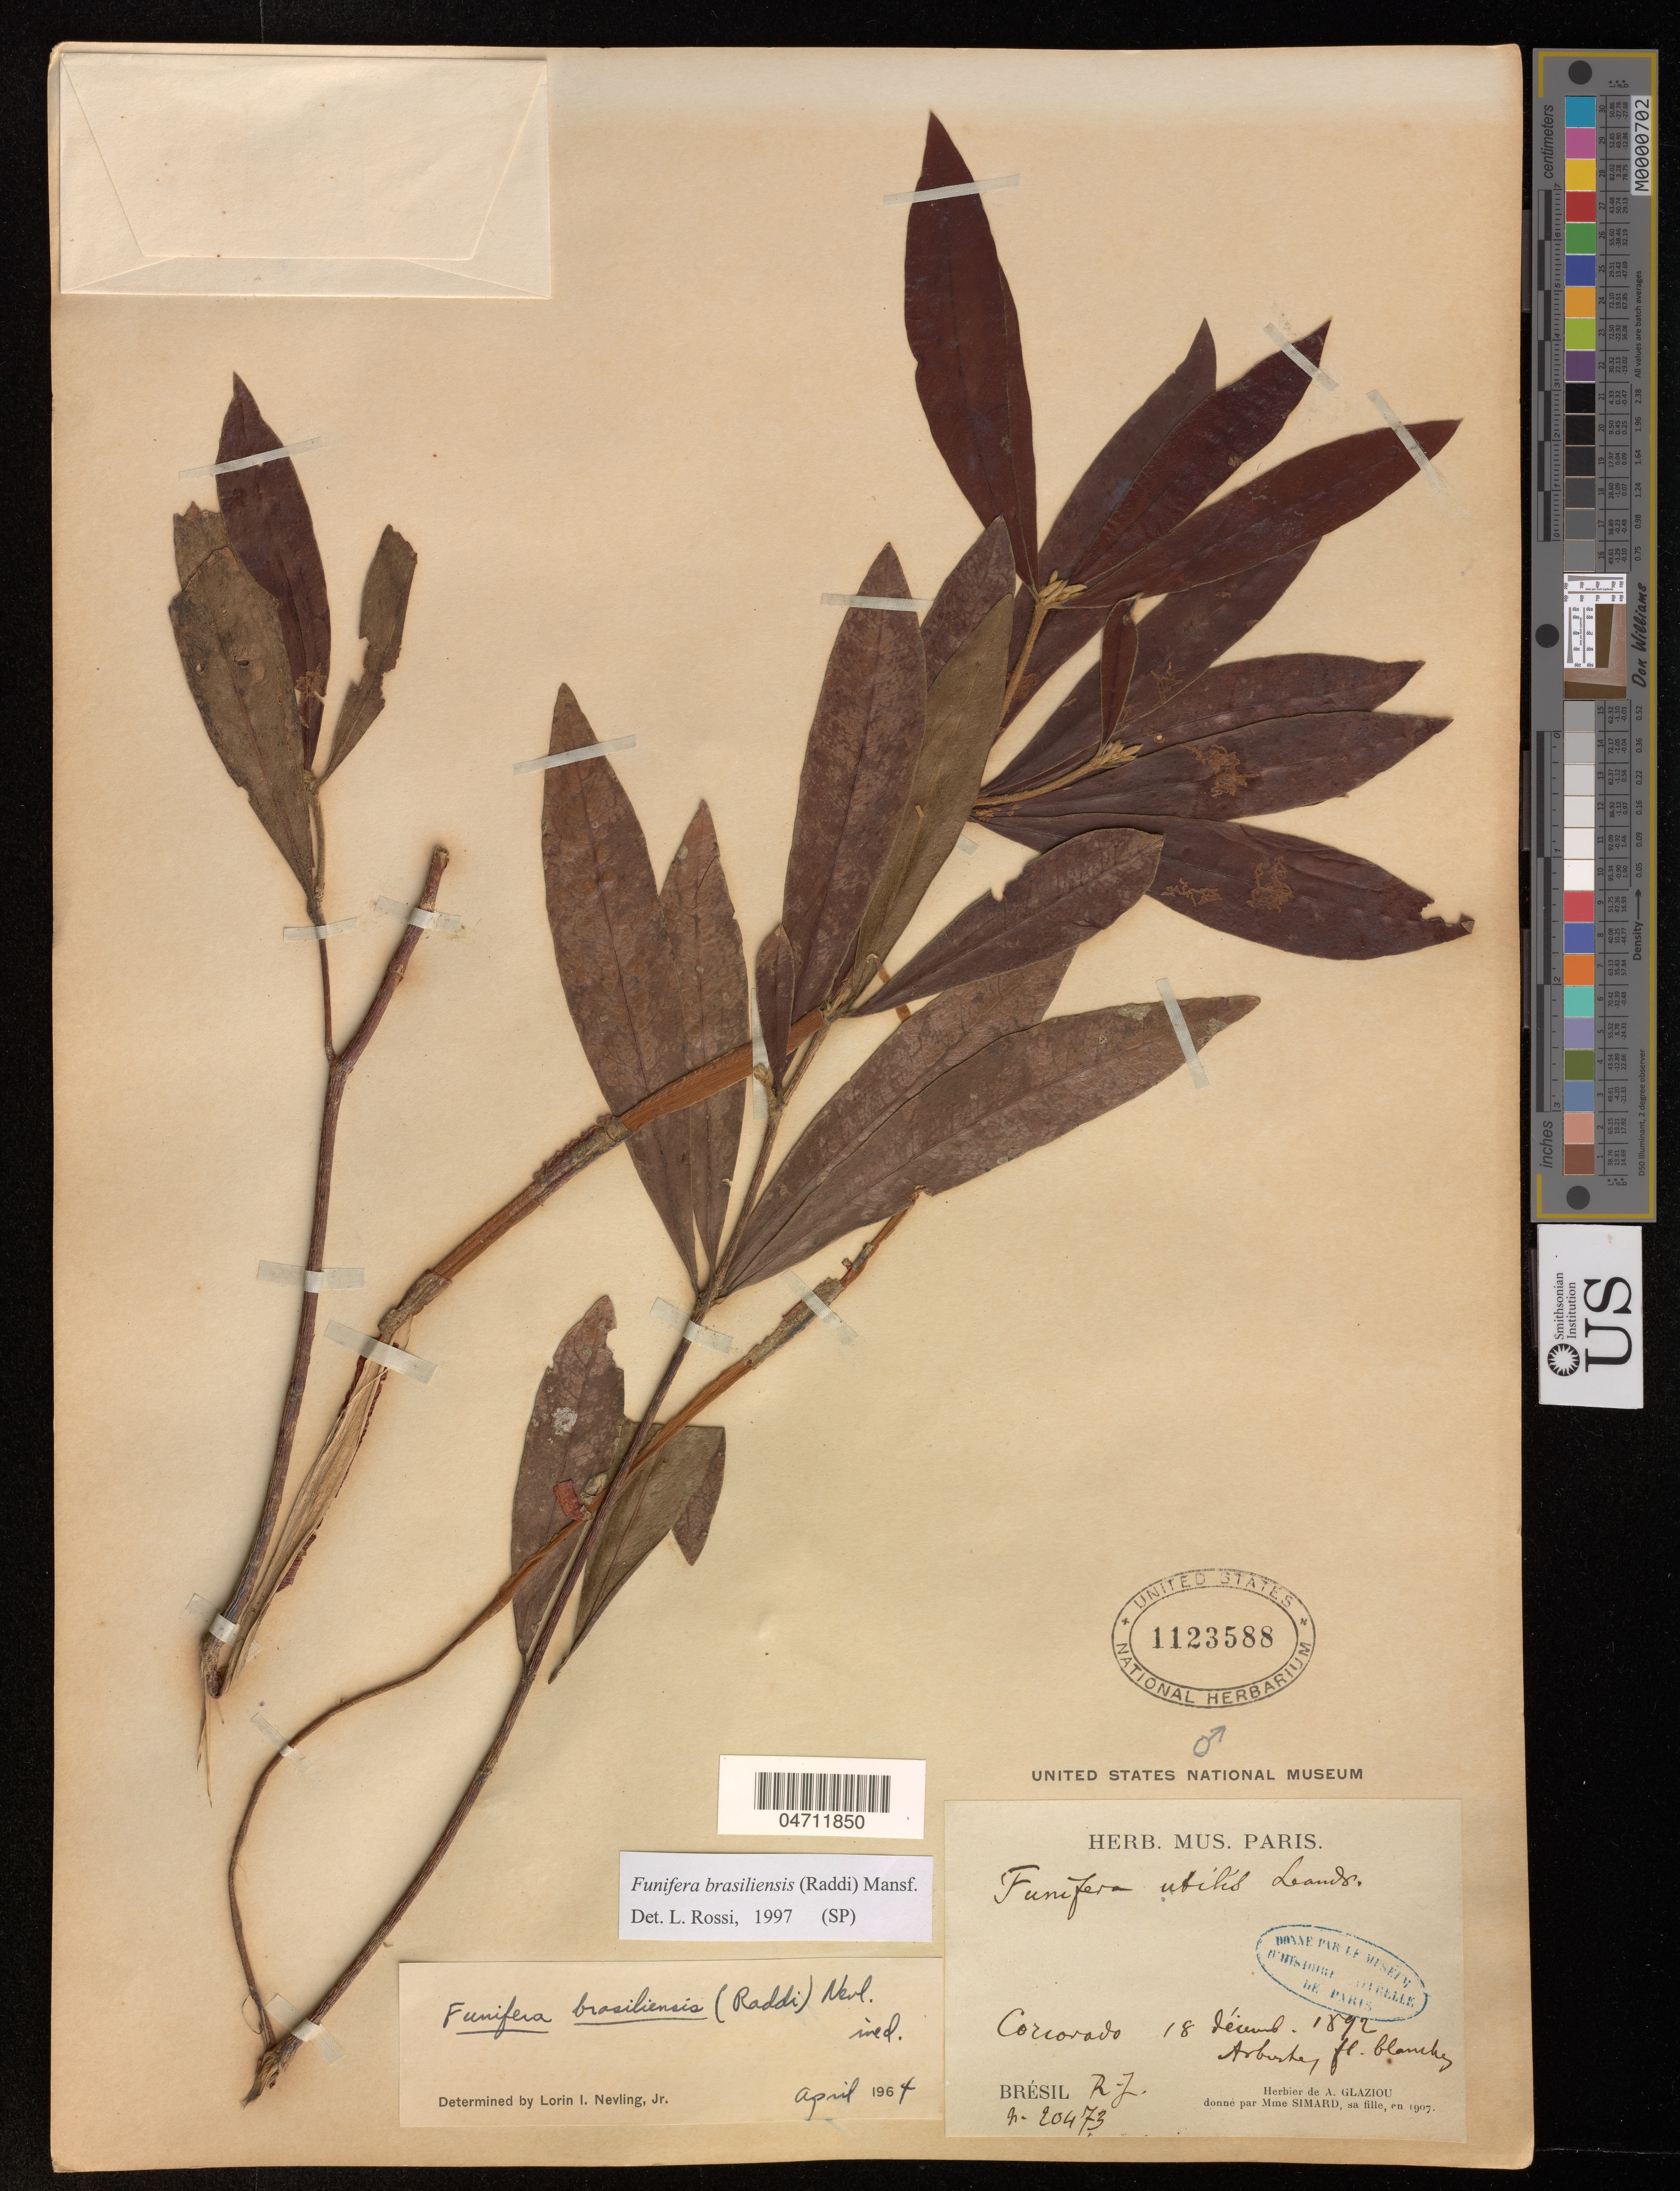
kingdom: Plantae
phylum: Tracheophyta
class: Magnoliopsida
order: Malvales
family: Thymelaeaceae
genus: Daphnopsis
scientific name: Daphnopsis brasiliensis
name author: Mart.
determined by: Rossi, L.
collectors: A. F. M. Glaziou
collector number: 20473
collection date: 1892-12-18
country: Brazil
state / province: Rio de Janeiro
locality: Coriorado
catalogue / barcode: US 1123588